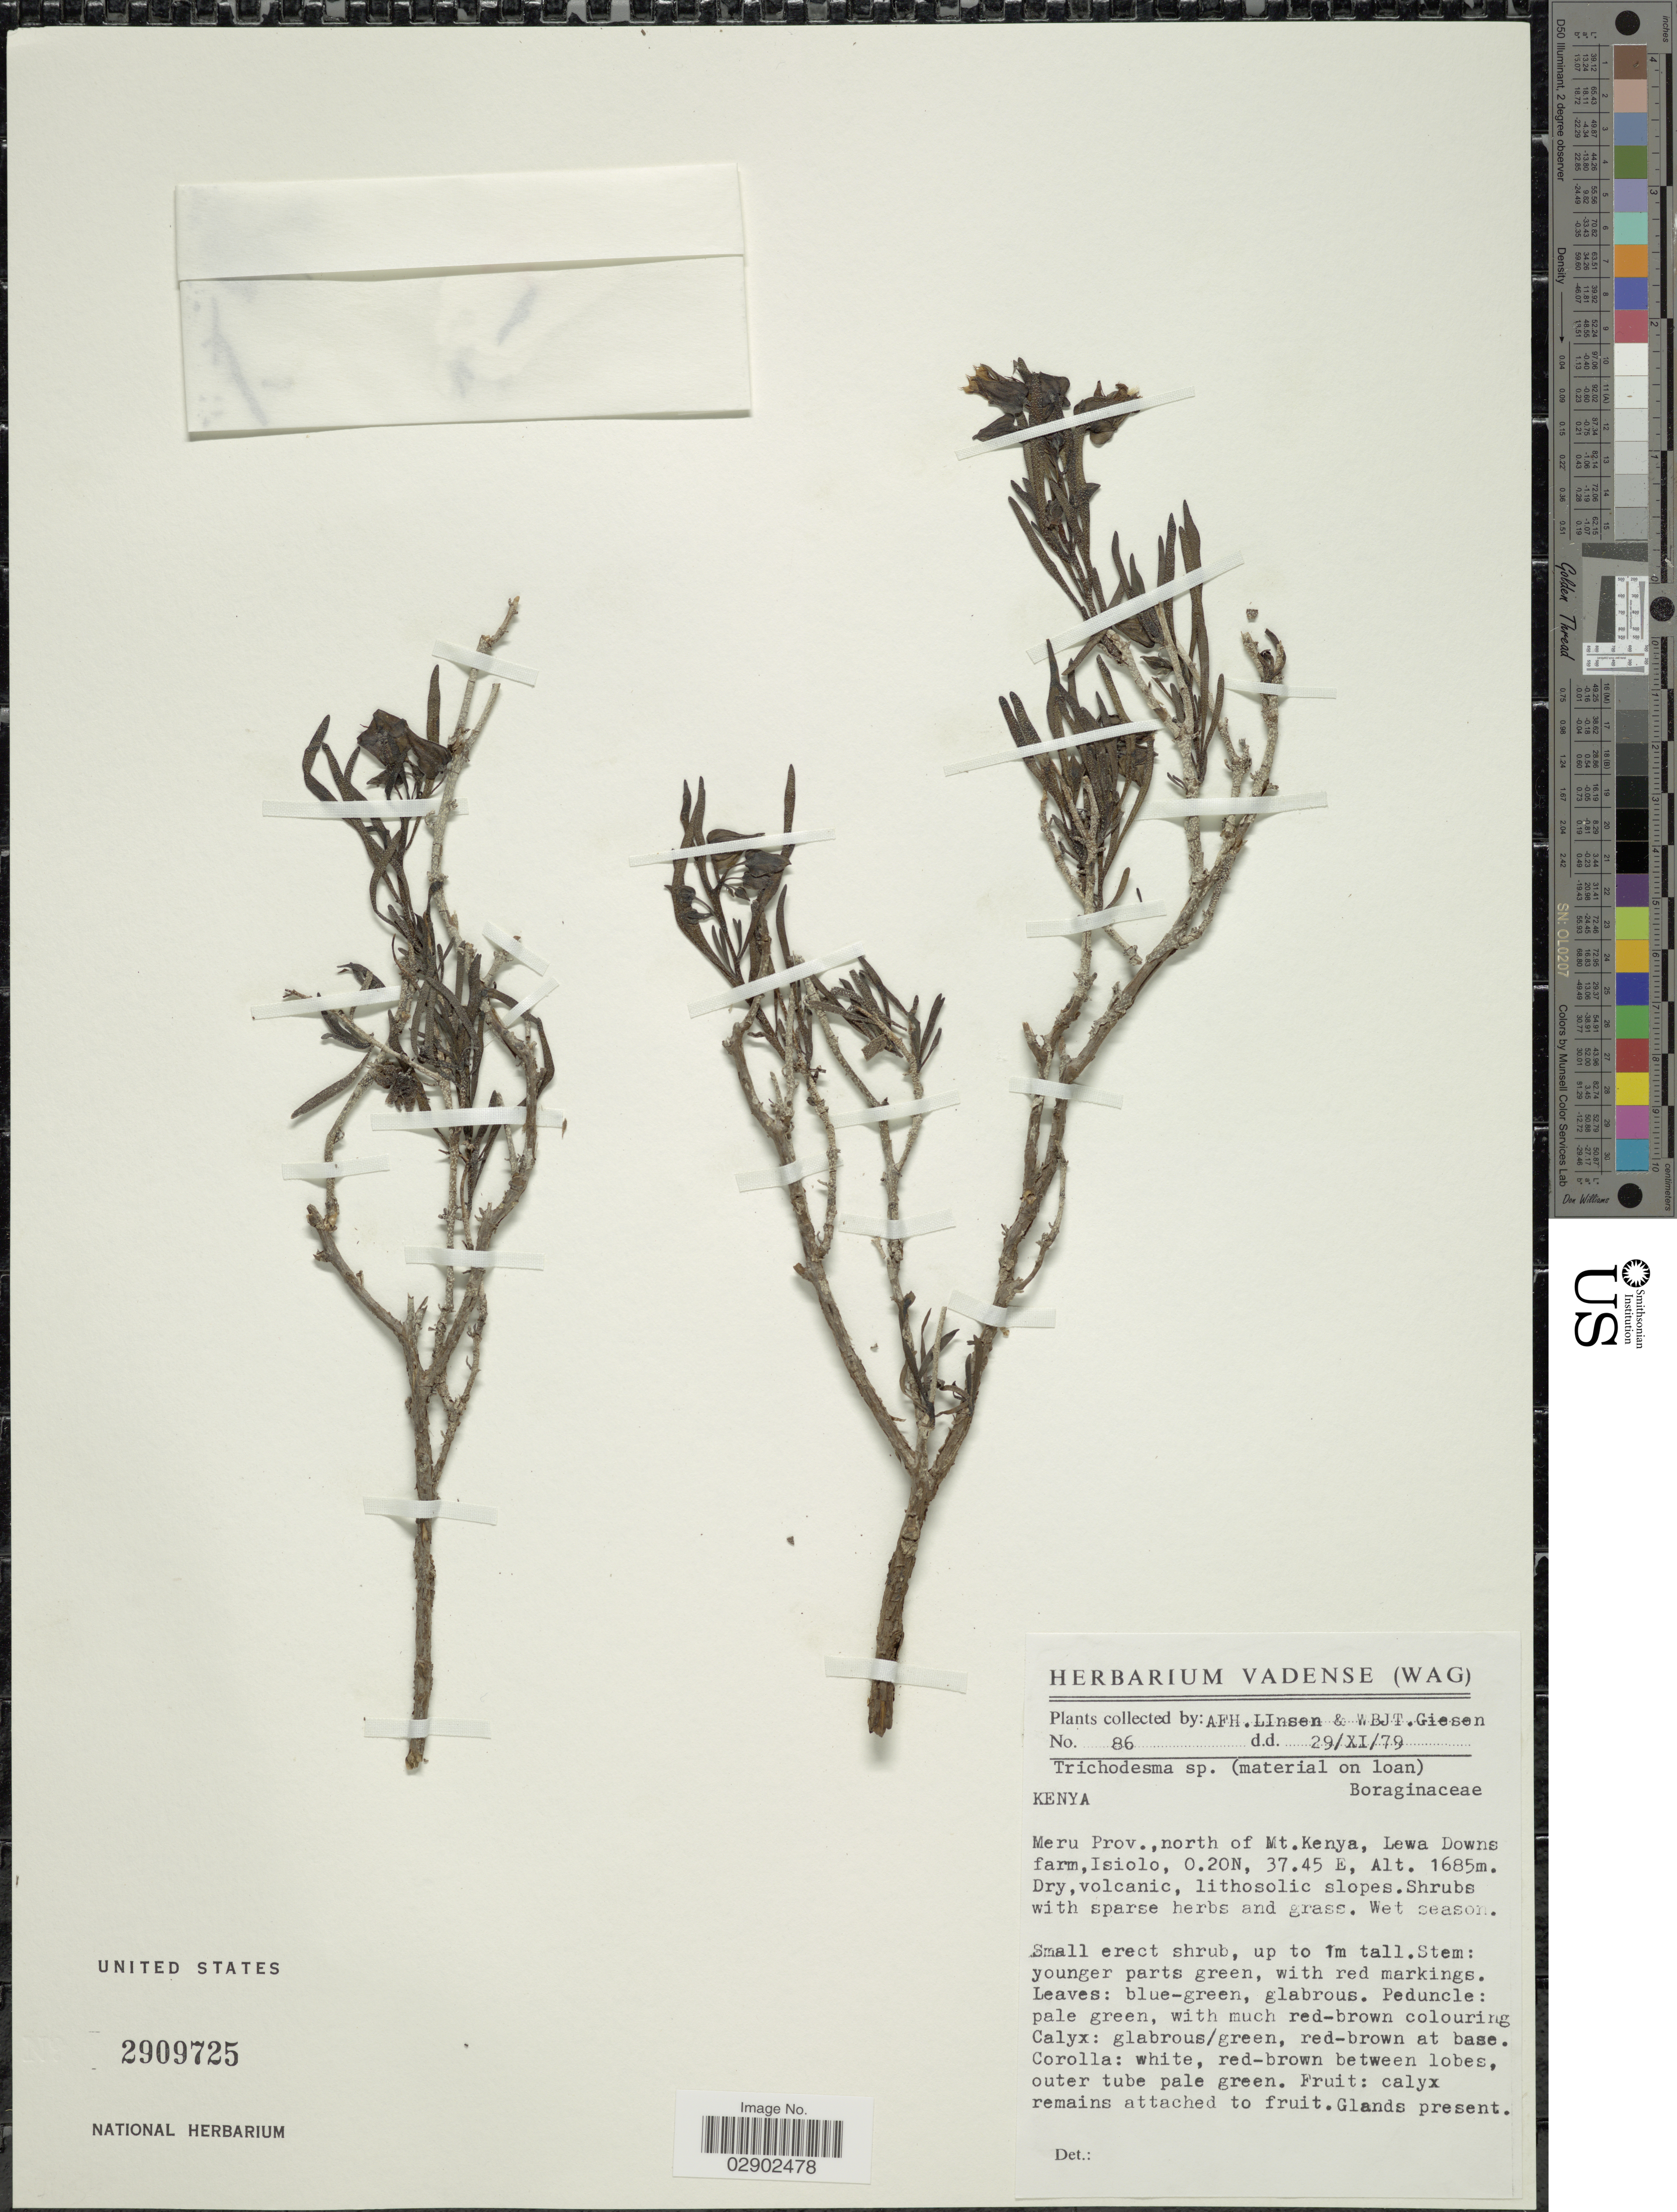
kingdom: Plantae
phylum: Tracheophyta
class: Magnoliopsida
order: Boraginales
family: Boraginaceae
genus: Trichodesma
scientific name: Trichodesma sp.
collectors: A. Linsen & W. Giesen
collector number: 86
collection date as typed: Transcribed d/m/y: 29/11/79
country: Kenya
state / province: Meru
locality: North of Mt. Kenya, Lewa Downs farm, Isiolo.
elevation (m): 1685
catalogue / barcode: US 2909725